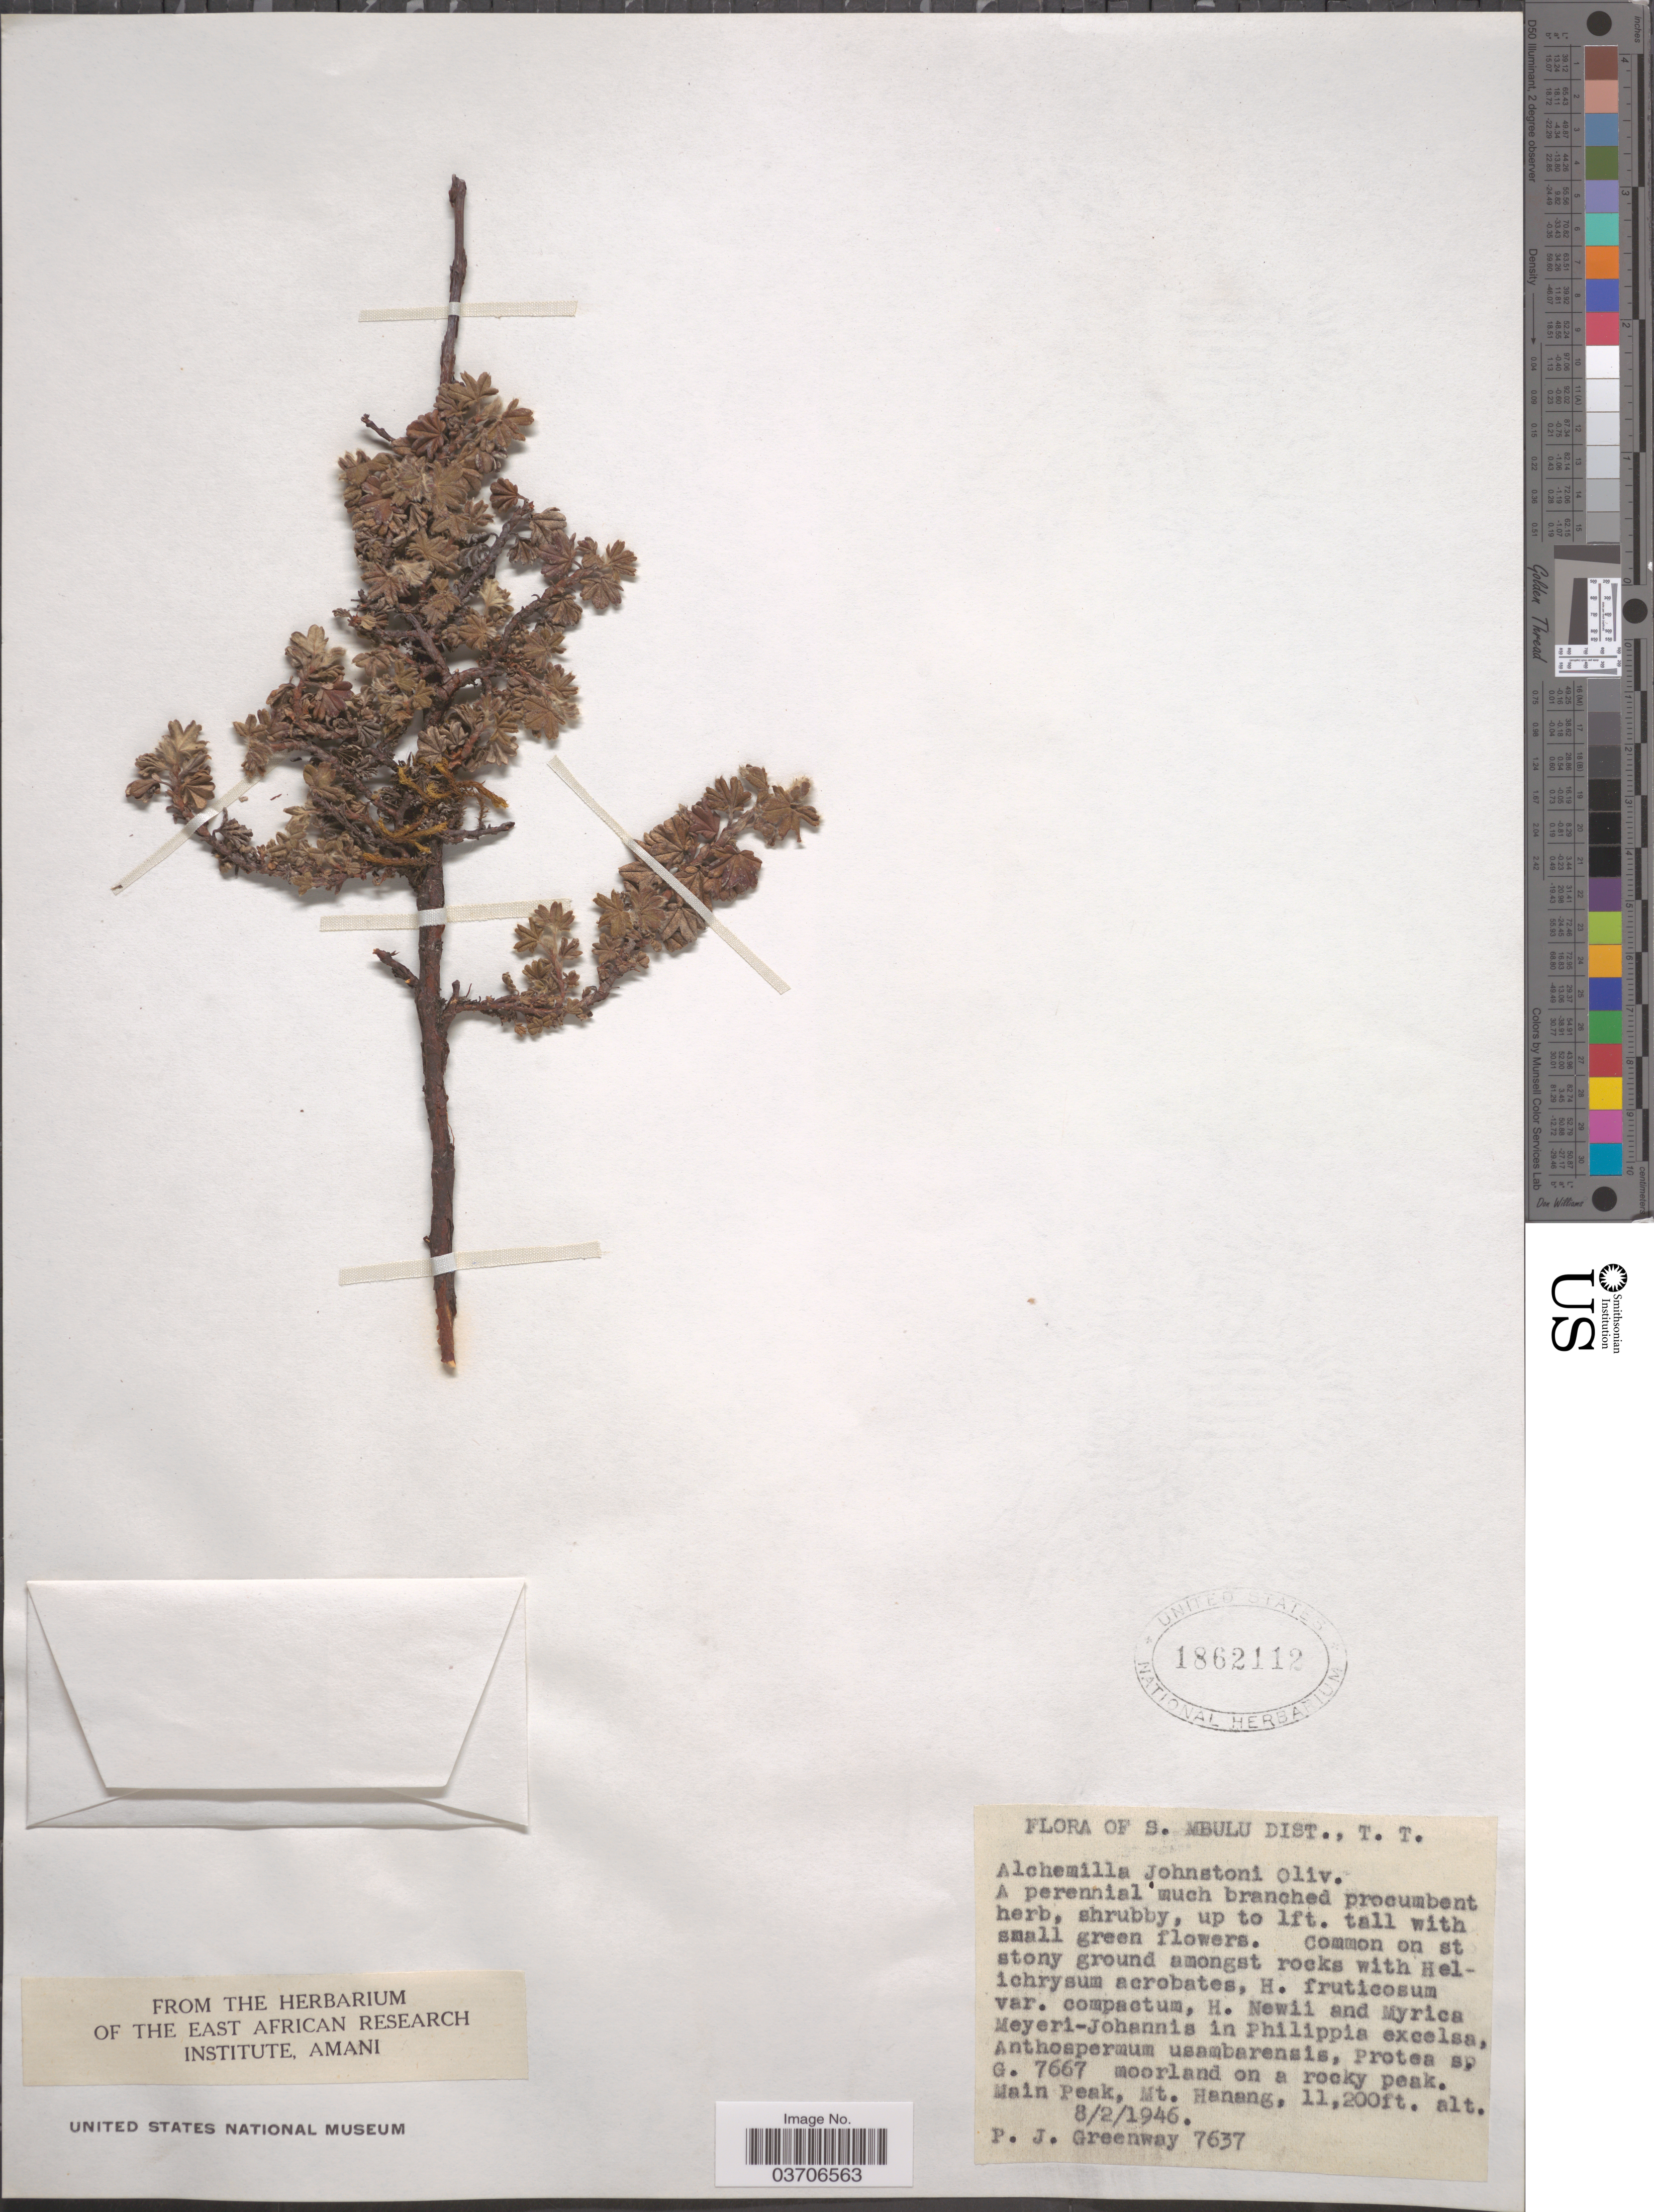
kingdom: Plantae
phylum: Tracheophyta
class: Magnoliopsida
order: Rosales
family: Rosaceae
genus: Alchemilla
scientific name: Alchemilla johnstonii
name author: Oliv.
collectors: P. J. Greenway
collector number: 7637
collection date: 1946-02-08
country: Tanzania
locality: S. Mbulu Dist., T. T. Main Peak, Mt. Hanang.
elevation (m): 3414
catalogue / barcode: US 1862112